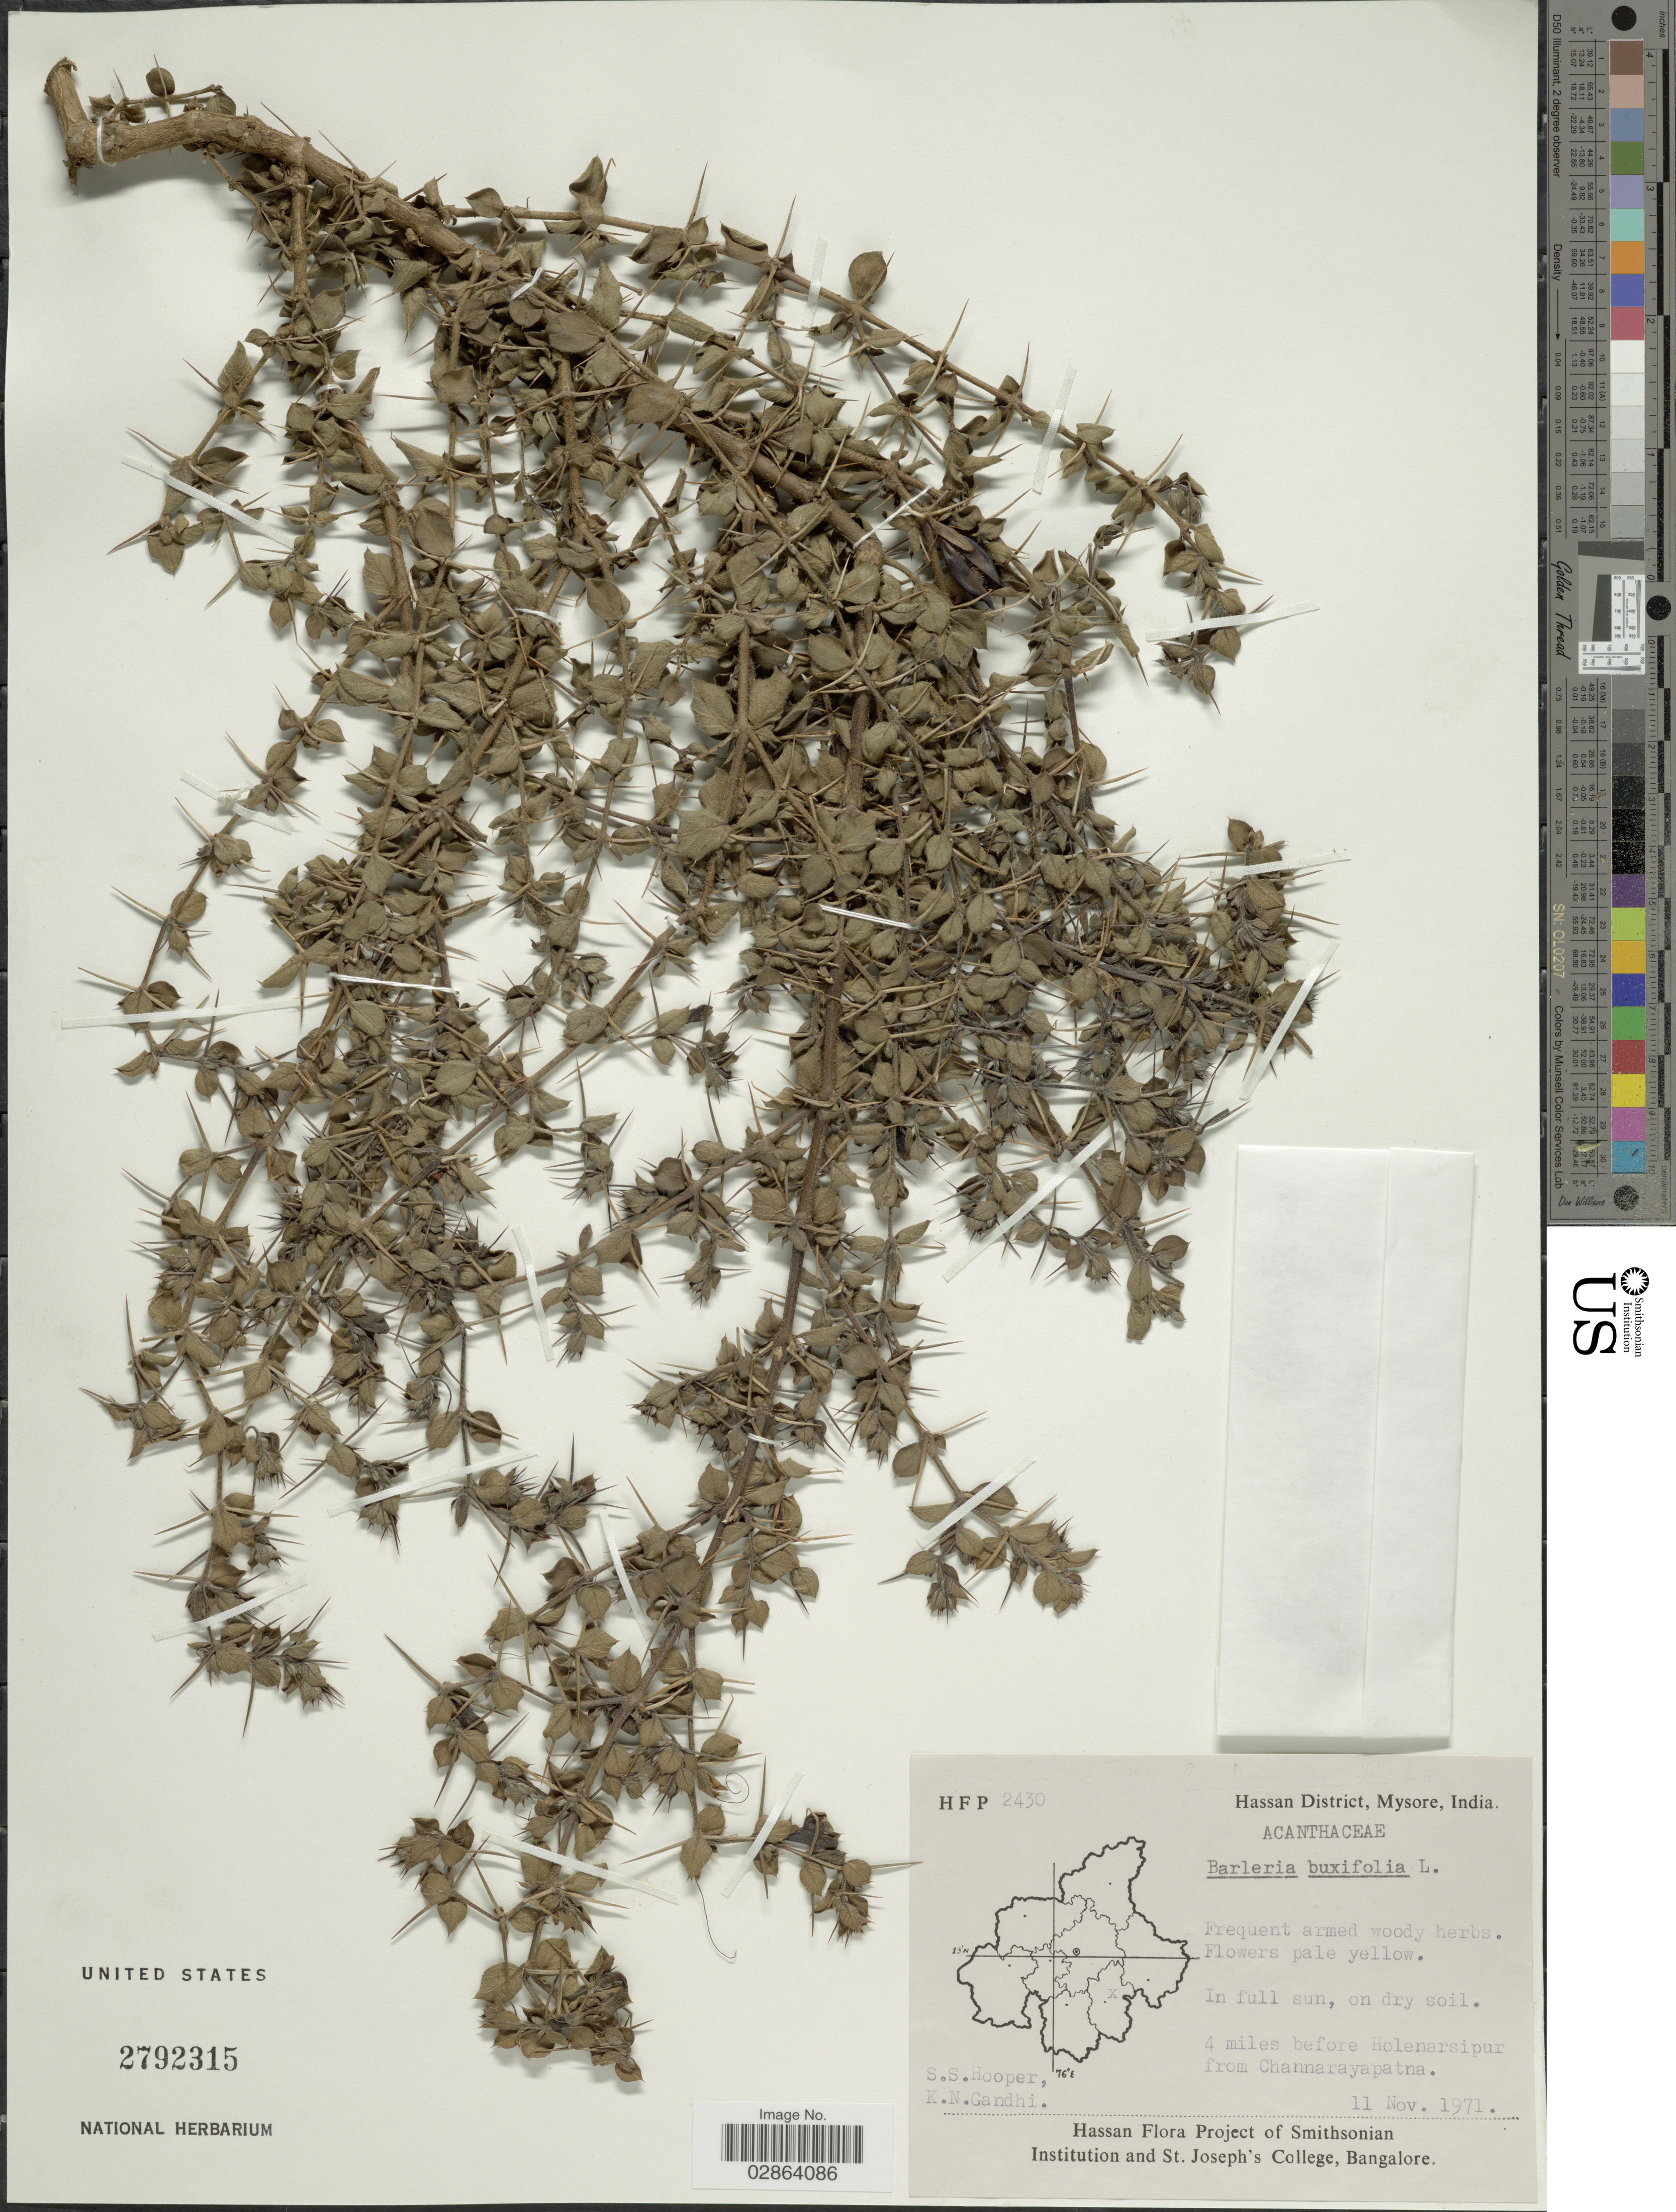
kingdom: Plantae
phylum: Tracheophyta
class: Magnoliopsida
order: Lamiales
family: Acanthaceae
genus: Barleria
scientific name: Barleria buxifolia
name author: L.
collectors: S. S. Hooper & K. N. Gandhi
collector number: HFP 2430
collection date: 1971-11-11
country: India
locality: Hassan District, Mysore, India, 4 miles before Holenarsipur from Channarayapatna.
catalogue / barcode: US 2792315